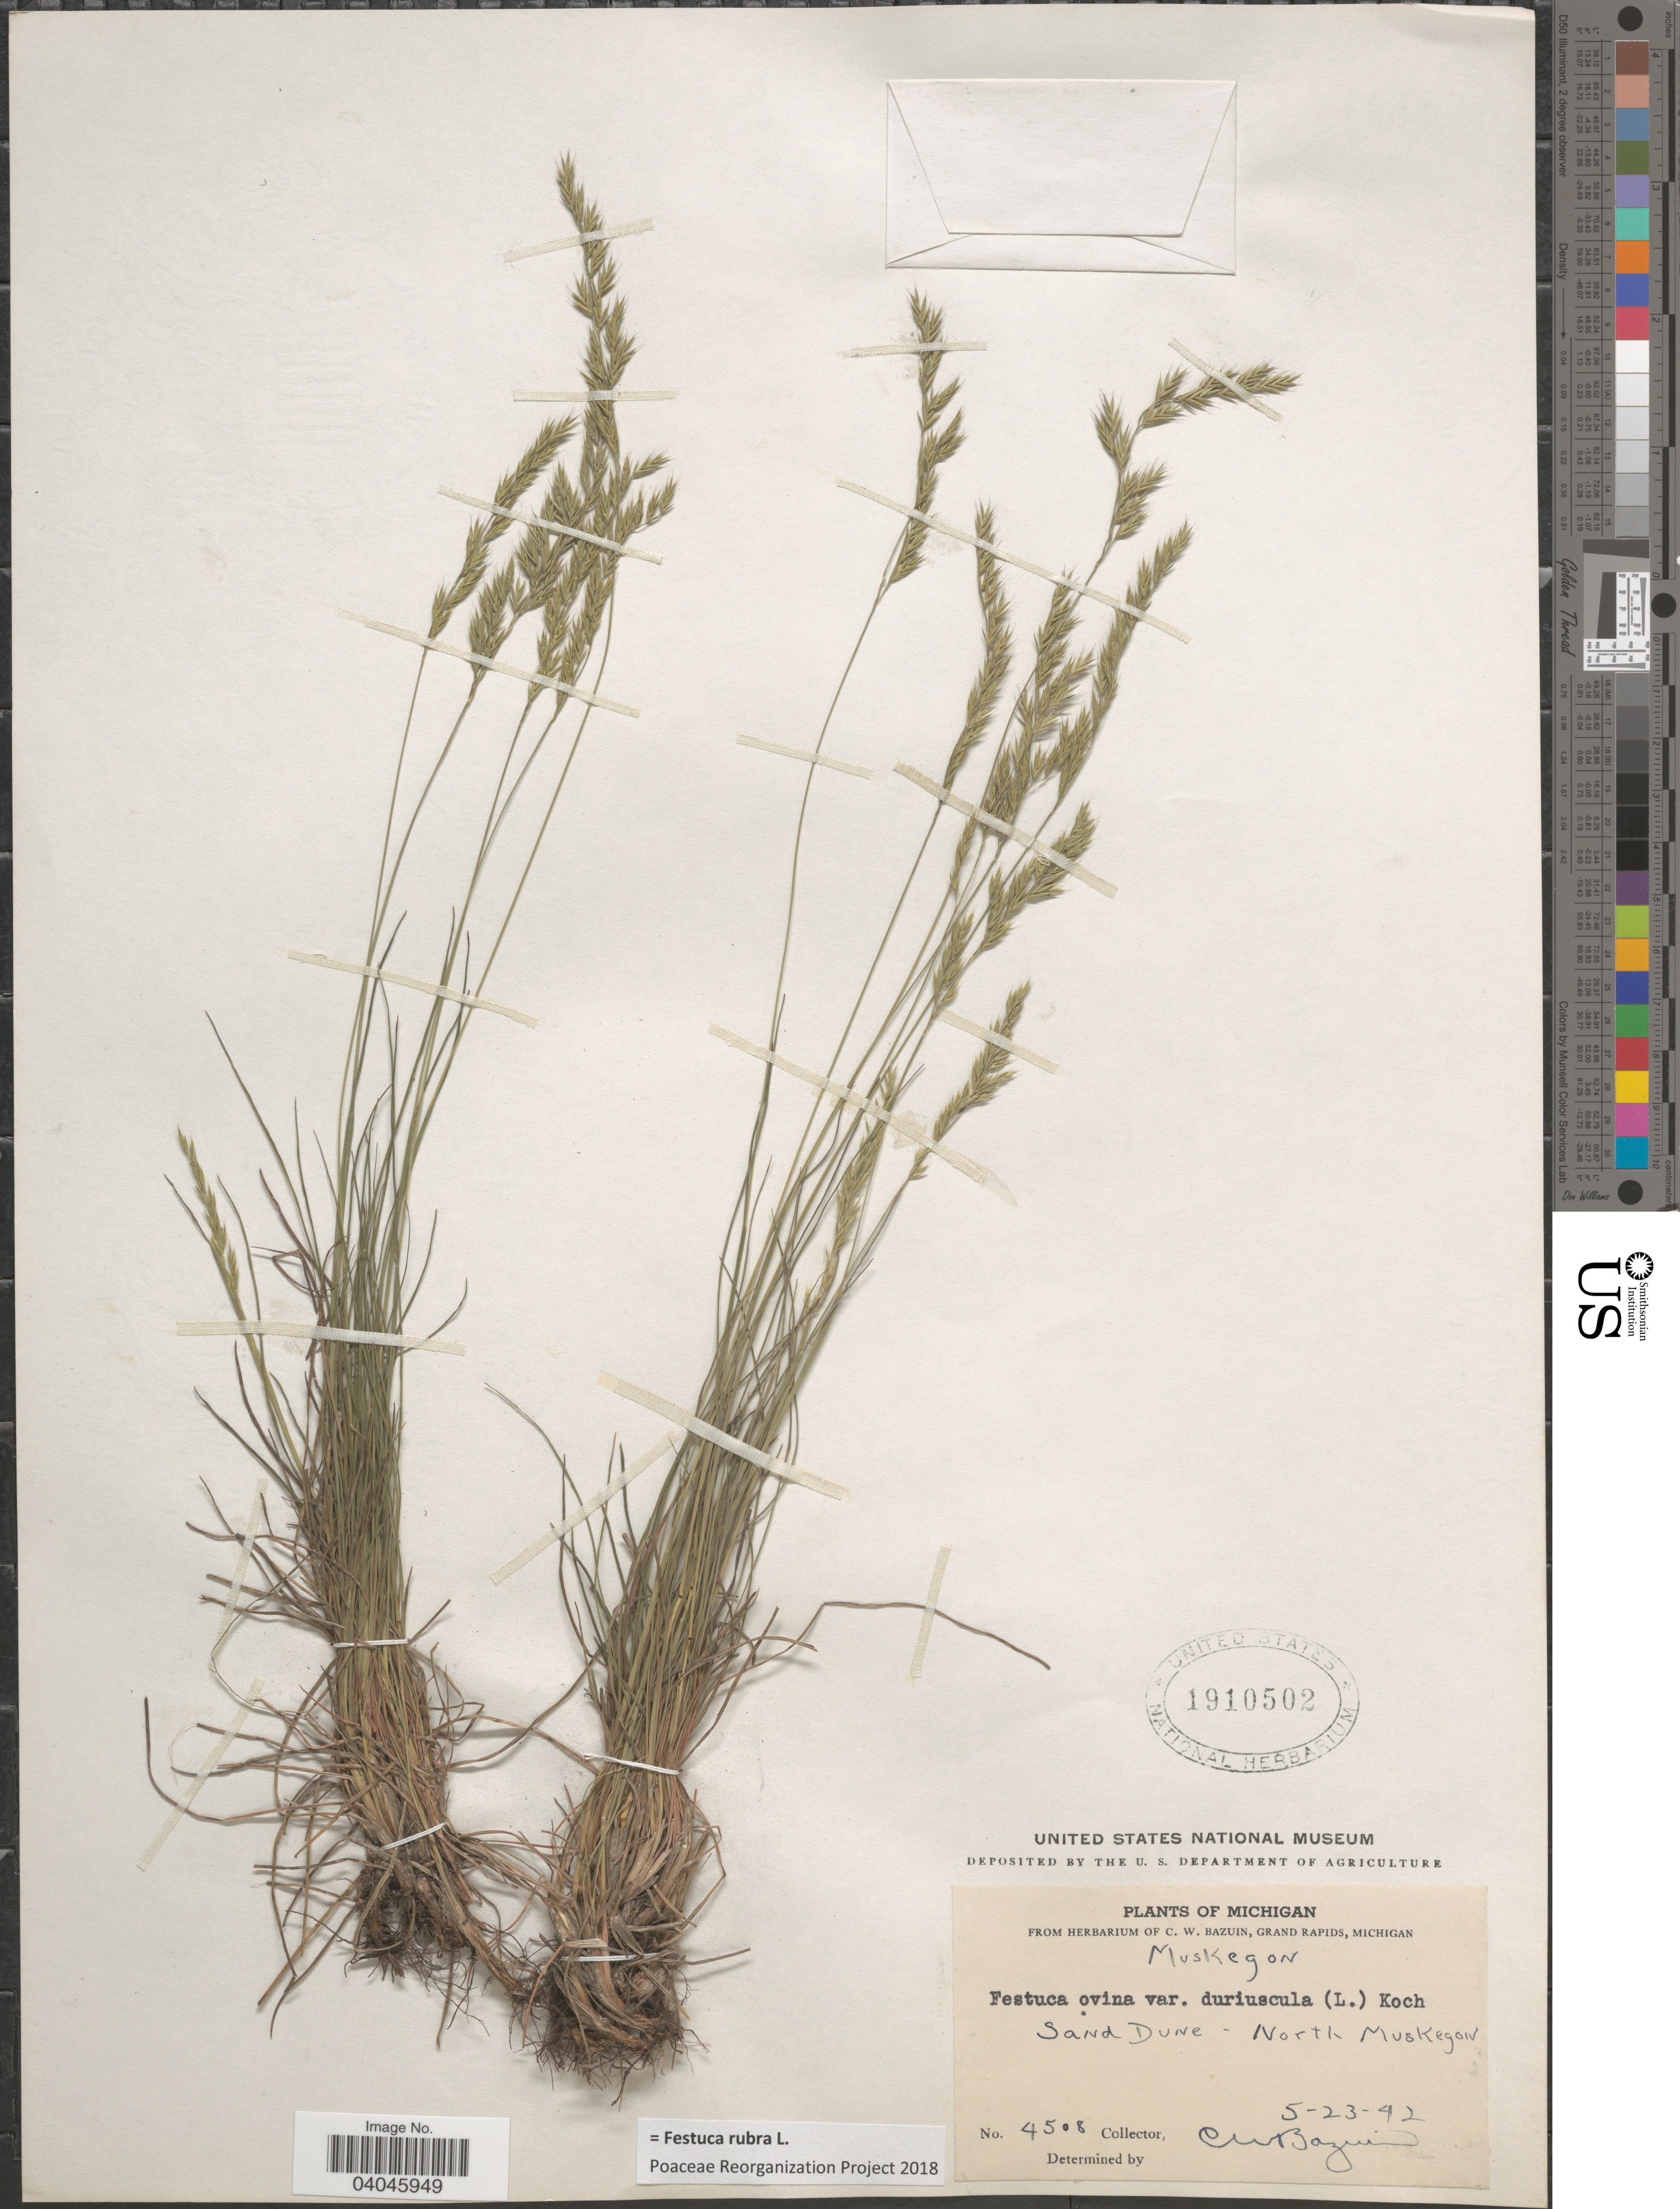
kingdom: Plantae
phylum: Tracheophyta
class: Liliopsida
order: Poales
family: Poaceae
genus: Festuca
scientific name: Festuca rubra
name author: L.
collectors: C. Bazuin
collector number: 4508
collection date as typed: Transcribed d/m/y: 23/5/42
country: United States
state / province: Michigan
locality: Sand Dune-North Muskegon.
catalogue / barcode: US 1910502